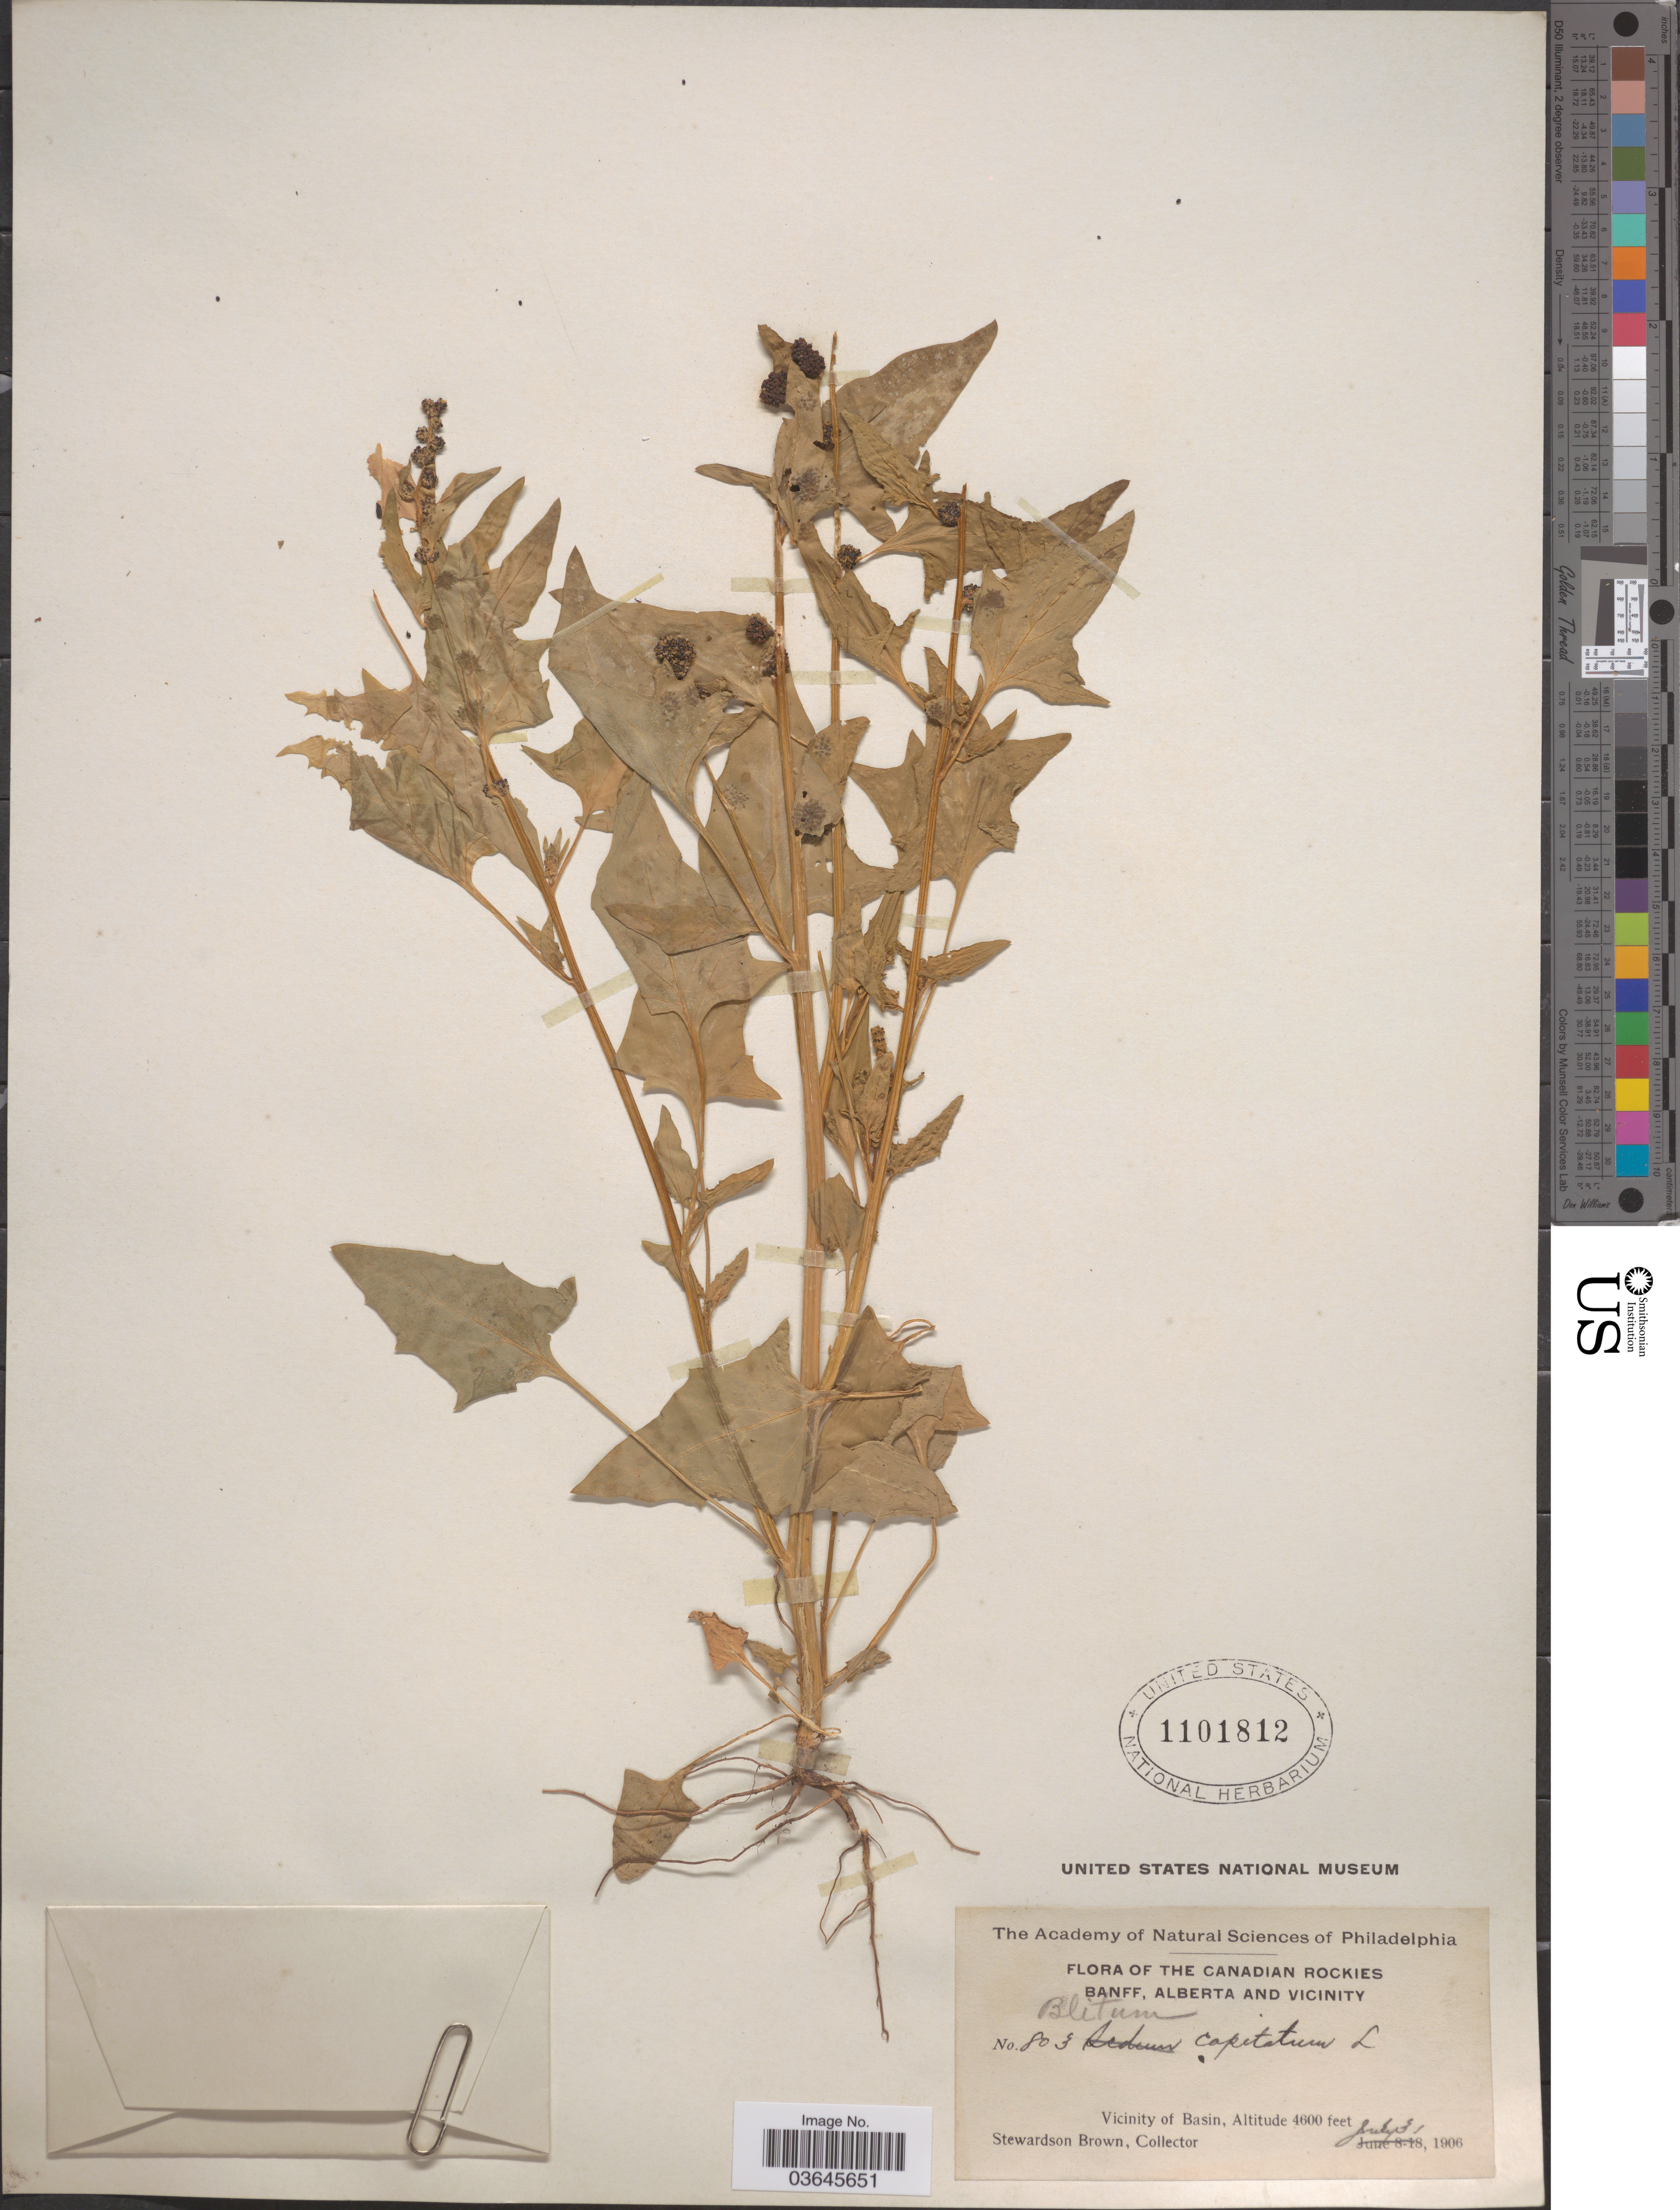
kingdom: Plantae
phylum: Tracheophyta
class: Magnoliopsida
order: Caryophyllales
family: Amaranthaceae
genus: Blitum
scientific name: Blitum capitatum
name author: L.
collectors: S. Brown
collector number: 803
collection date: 1906-07-31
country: Canada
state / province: Alberta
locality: The Canadian Rockies, Banff, Alberta and vicinity. Blitum. Vicinity of Basin.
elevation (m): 1402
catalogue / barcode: US 1101812